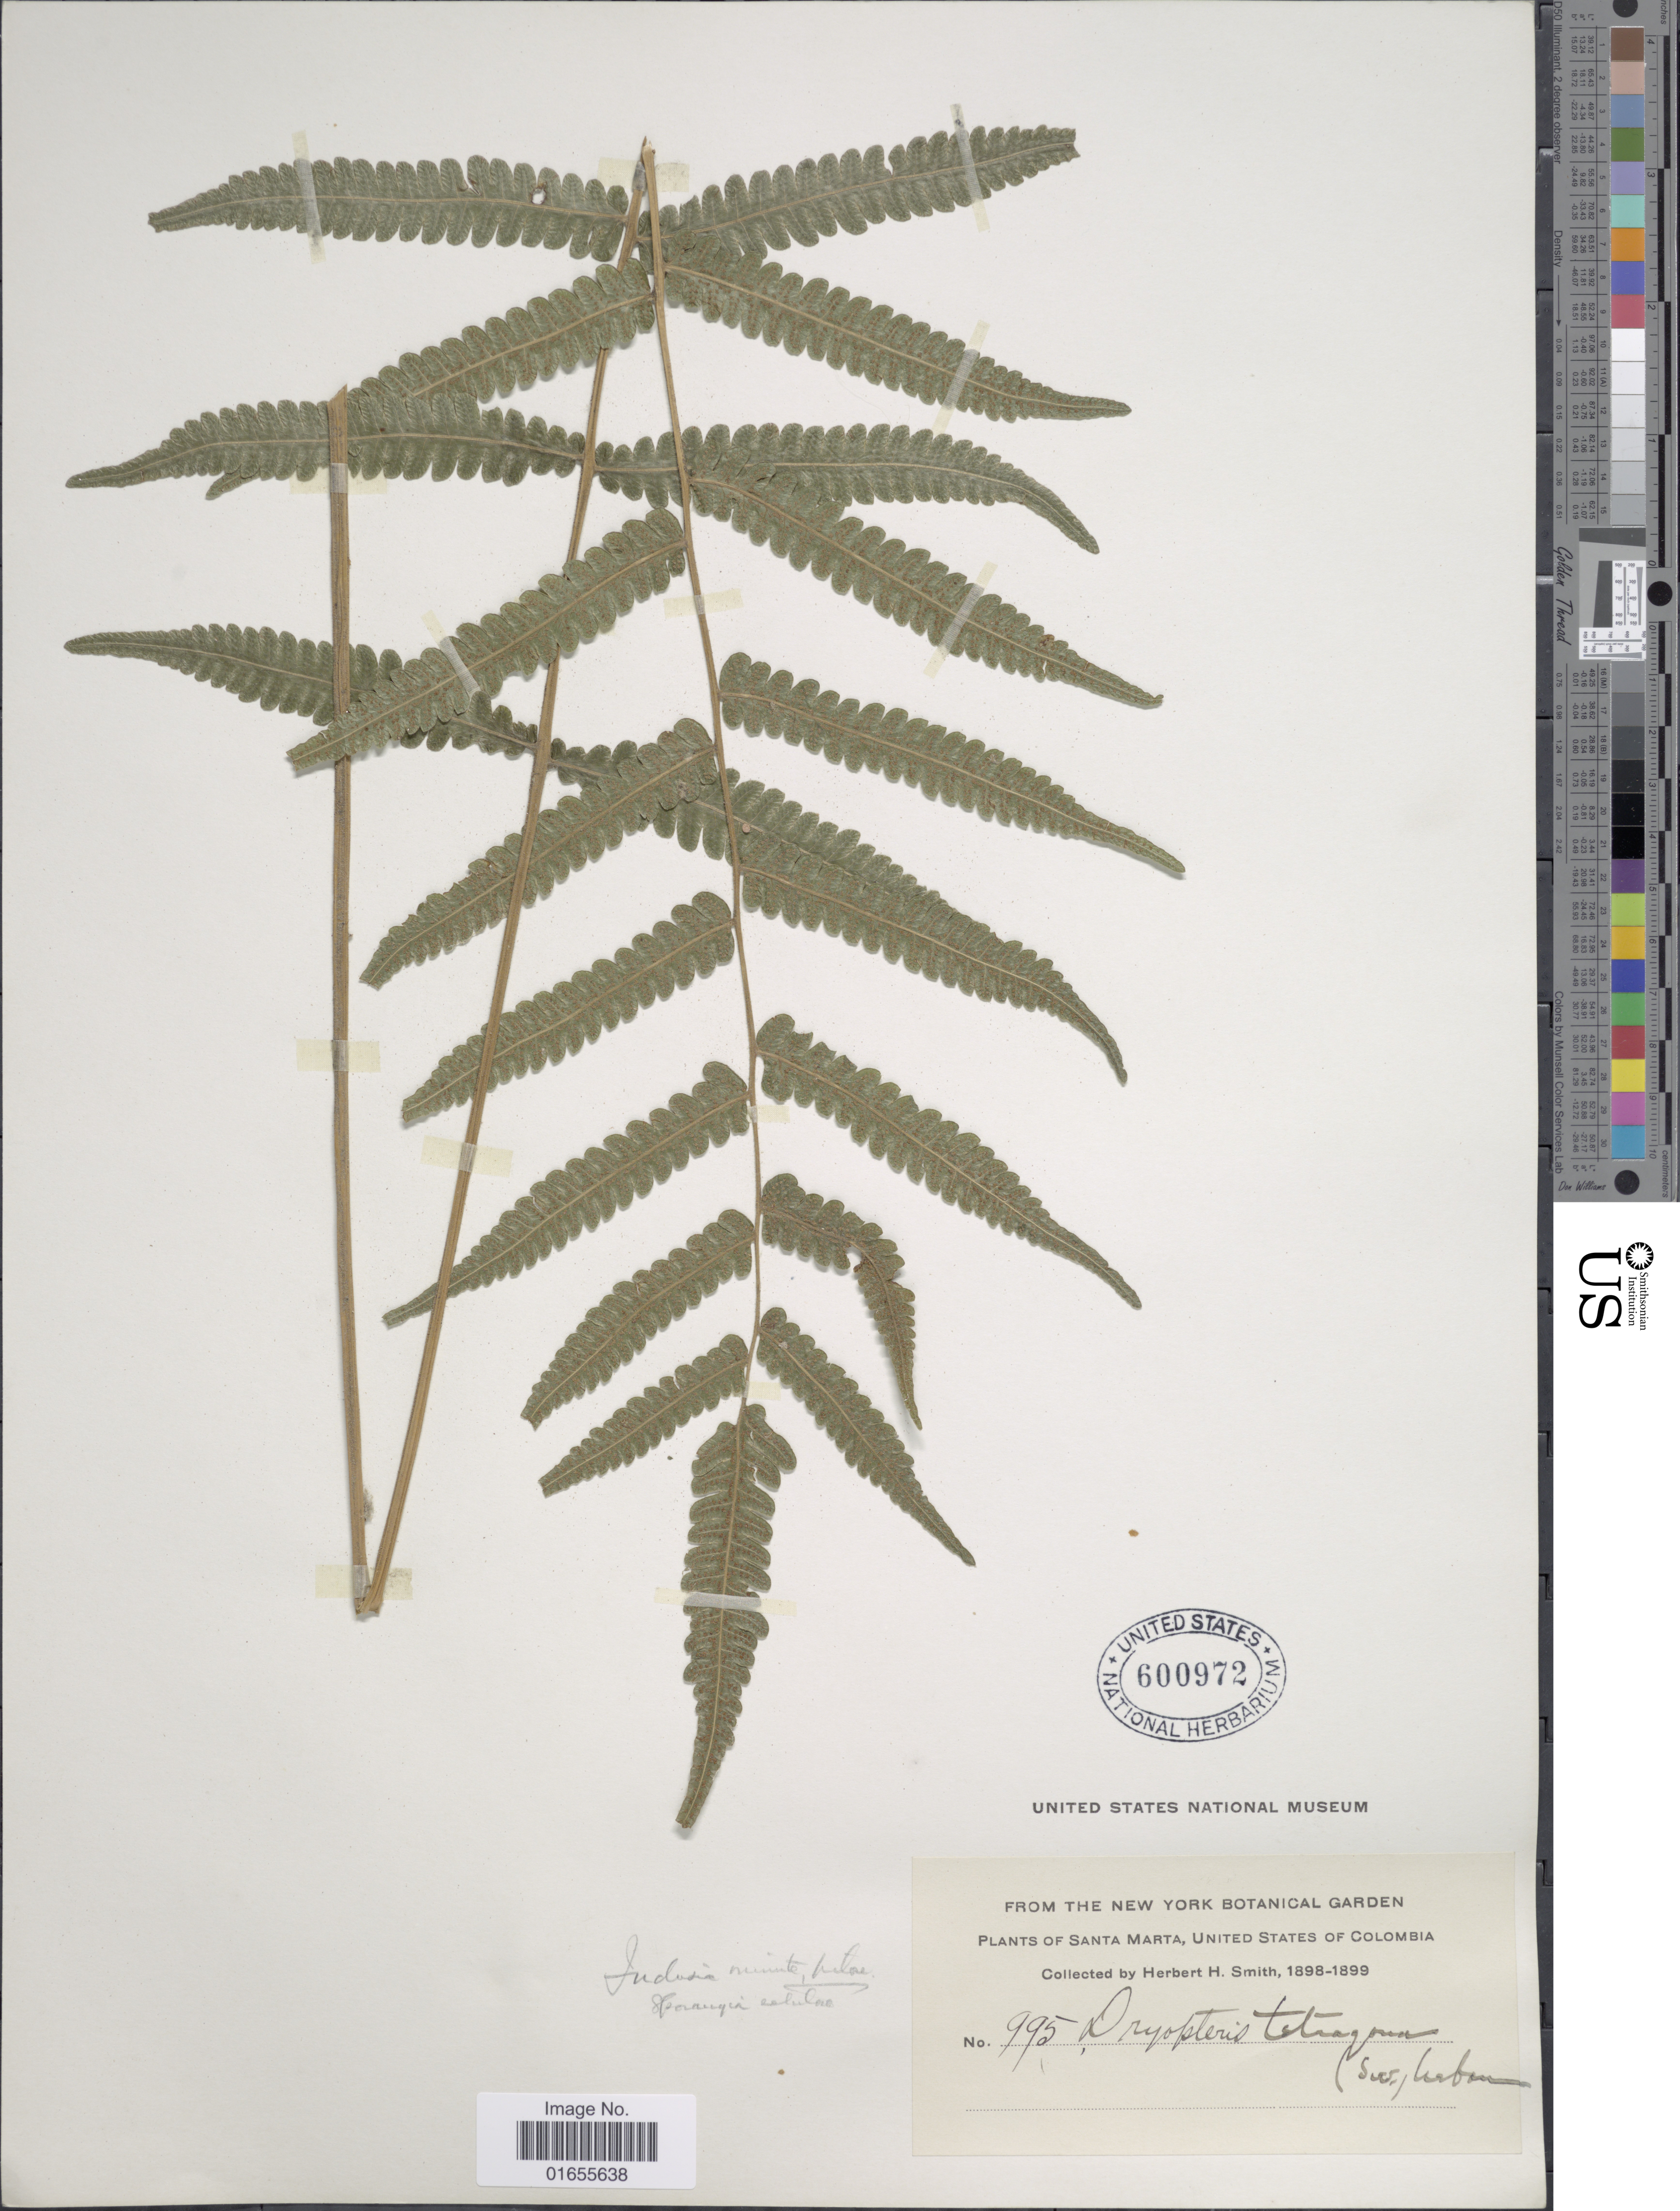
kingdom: Plantae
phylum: Tracheophyta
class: Polypodiopsida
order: Polypodiales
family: Thelypteridaceae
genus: Goniopteris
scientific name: Goniopteris tetragona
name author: (C. Presl) Sw.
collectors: Herbert H. Smith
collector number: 995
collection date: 1898/1899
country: Colombia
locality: Santa Marta. Unites States of Colombia.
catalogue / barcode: US 600972